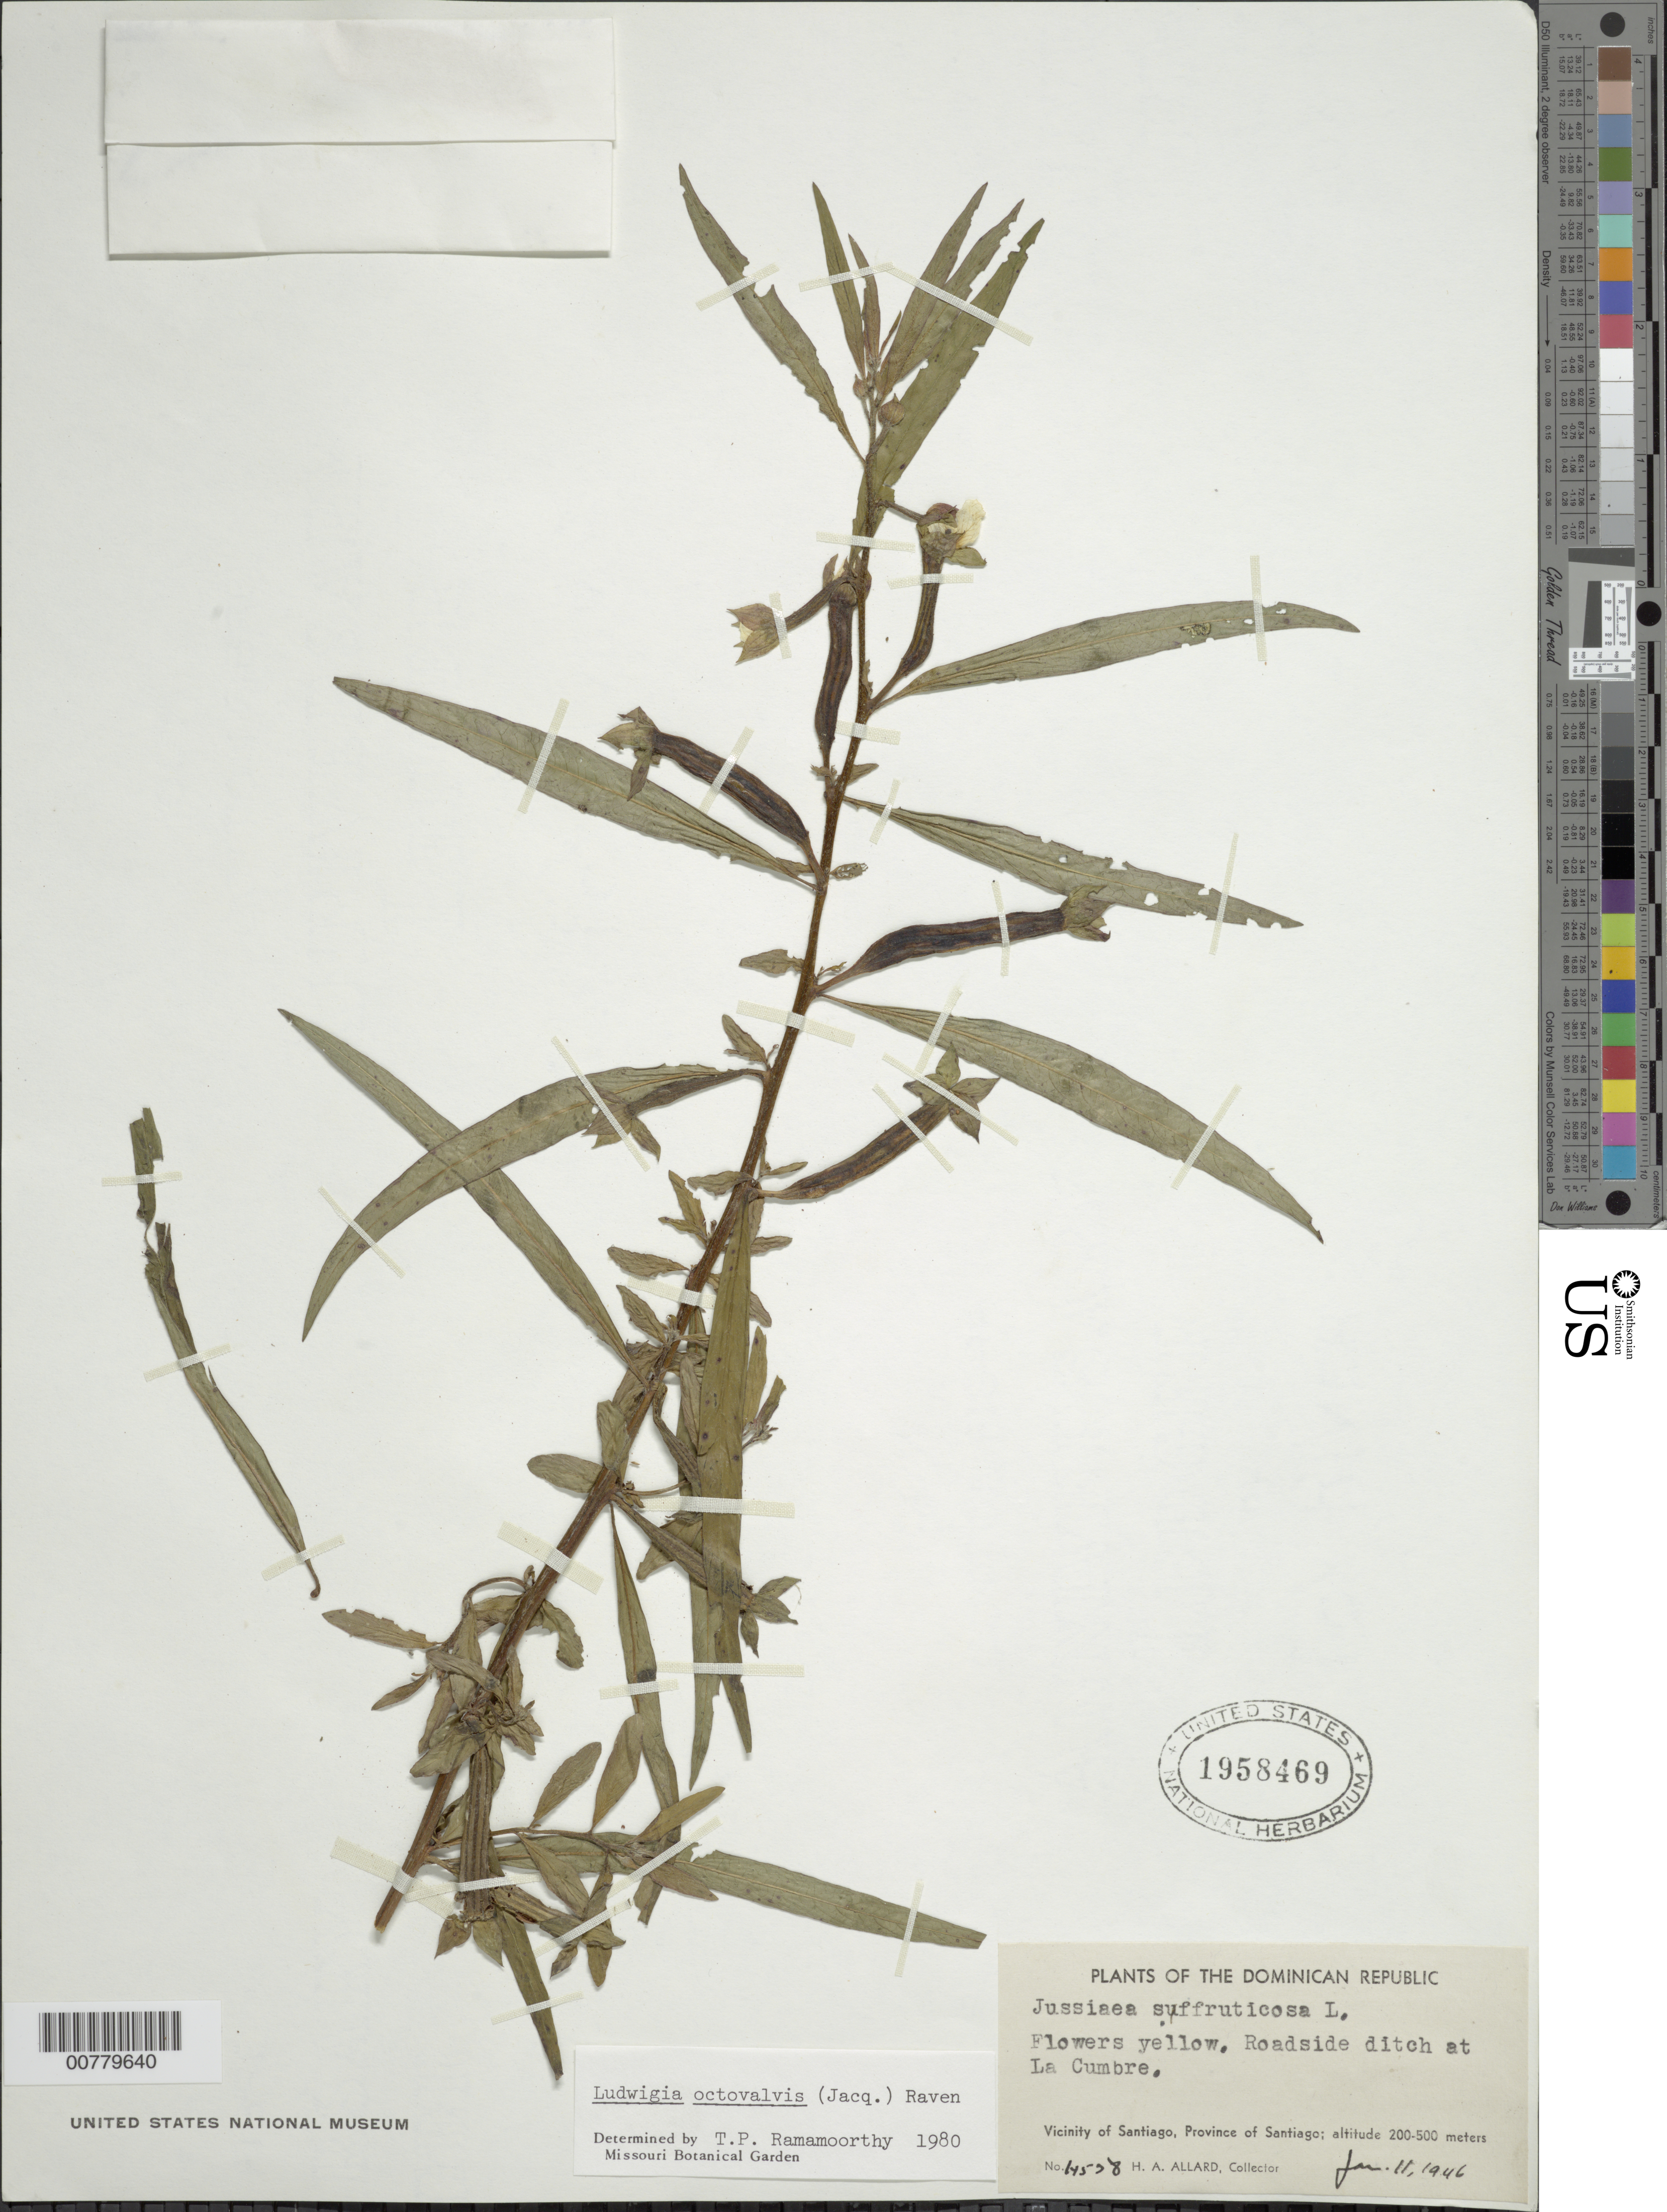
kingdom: Plantae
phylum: Tracheophyta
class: Magnoliopsida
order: Myrtales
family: Onagraceae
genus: Ludwigia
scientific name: Ludwigia octovalvis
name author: (Jacq.) P.H. Raven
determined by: Ramamoorthy, T. P.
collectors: H. A. Allard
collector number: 14578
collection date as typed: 11 Jan 1946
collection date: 1946-01-11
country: Dominican Republic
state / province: Santiago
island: Hispaniola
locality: Vicinity of Santiago, La Cumbre.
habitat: Roadside ditch.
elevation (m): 200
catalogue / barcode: US 1958469